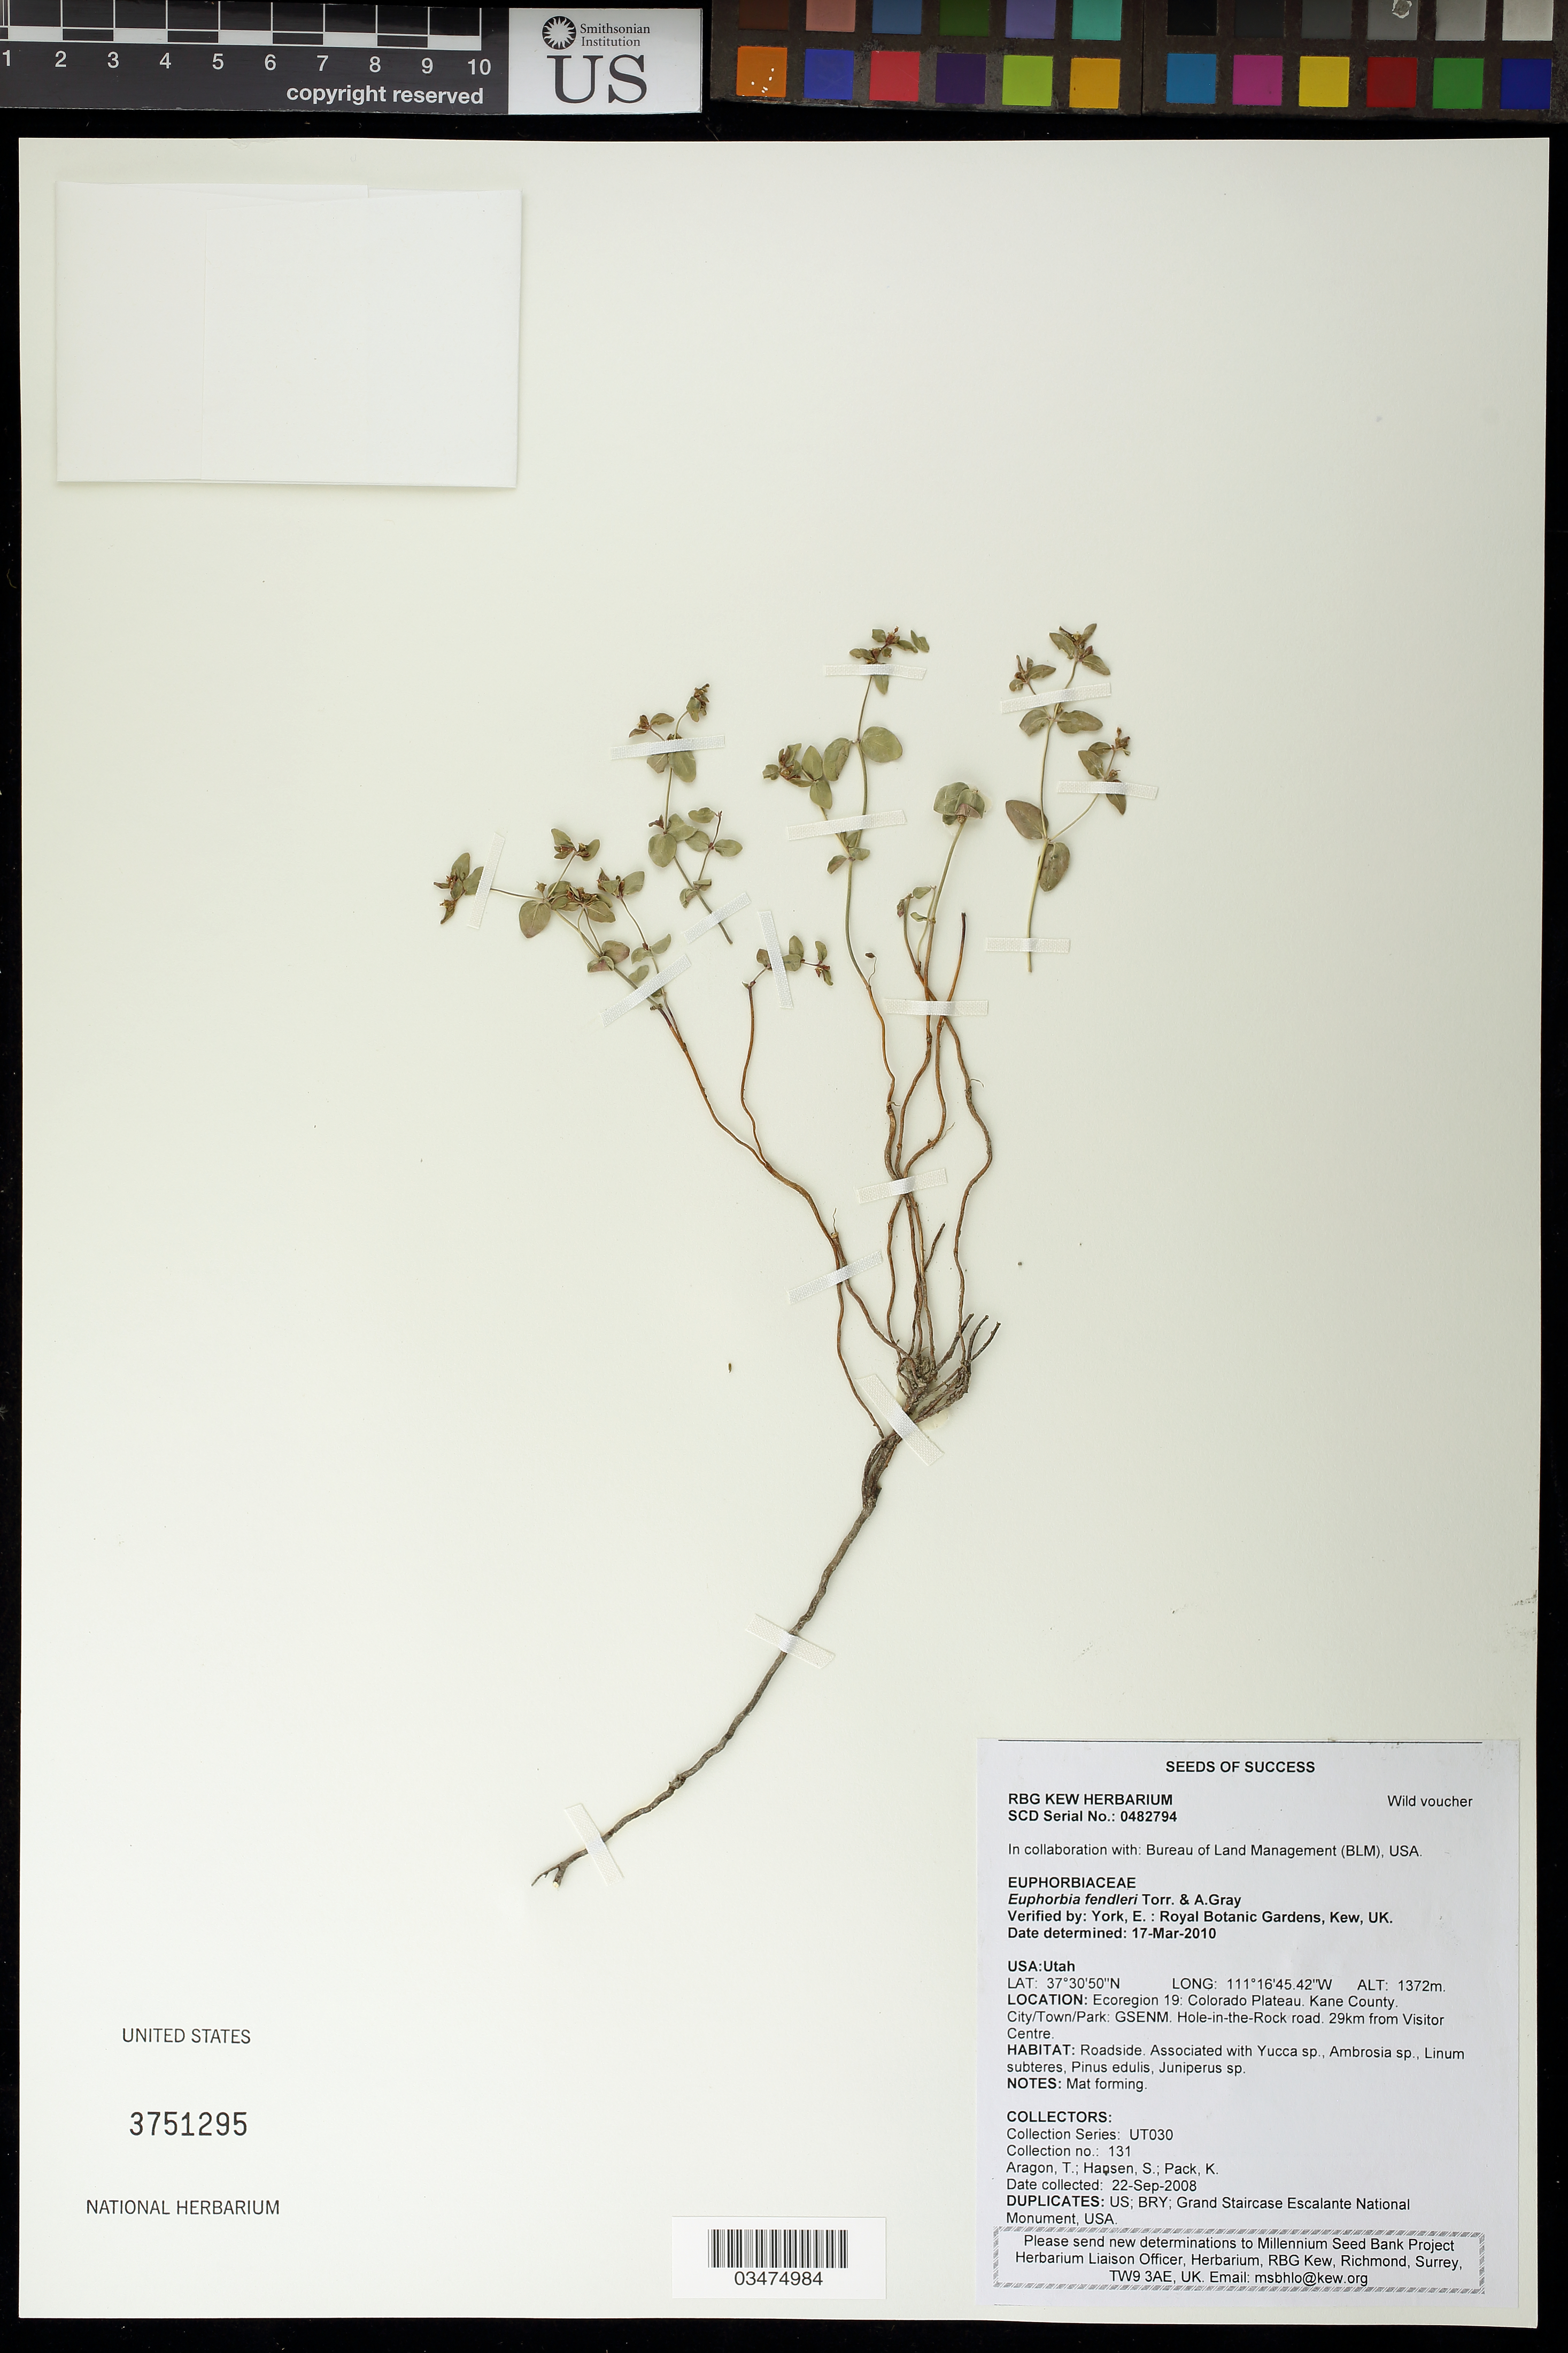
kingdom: Plantae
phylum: Tracheophyta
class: Magnoliopsida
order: Malpighiales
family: Euphorbiaceae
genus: Euphorbia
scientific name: Euphorbia fendleri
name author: Torr. & A. Gray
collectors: T. Aragon, S. Hansen & K. Pack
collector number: UT030-131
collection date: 2008-09-22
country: United States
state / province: Utah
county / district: Kane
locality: Colorado Plateau. Hole-in-the-Rock Road, 29 km from Visitor Center. GSENM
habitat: Roadside. Mat forming.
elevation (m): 1372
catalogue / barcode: US 3751295